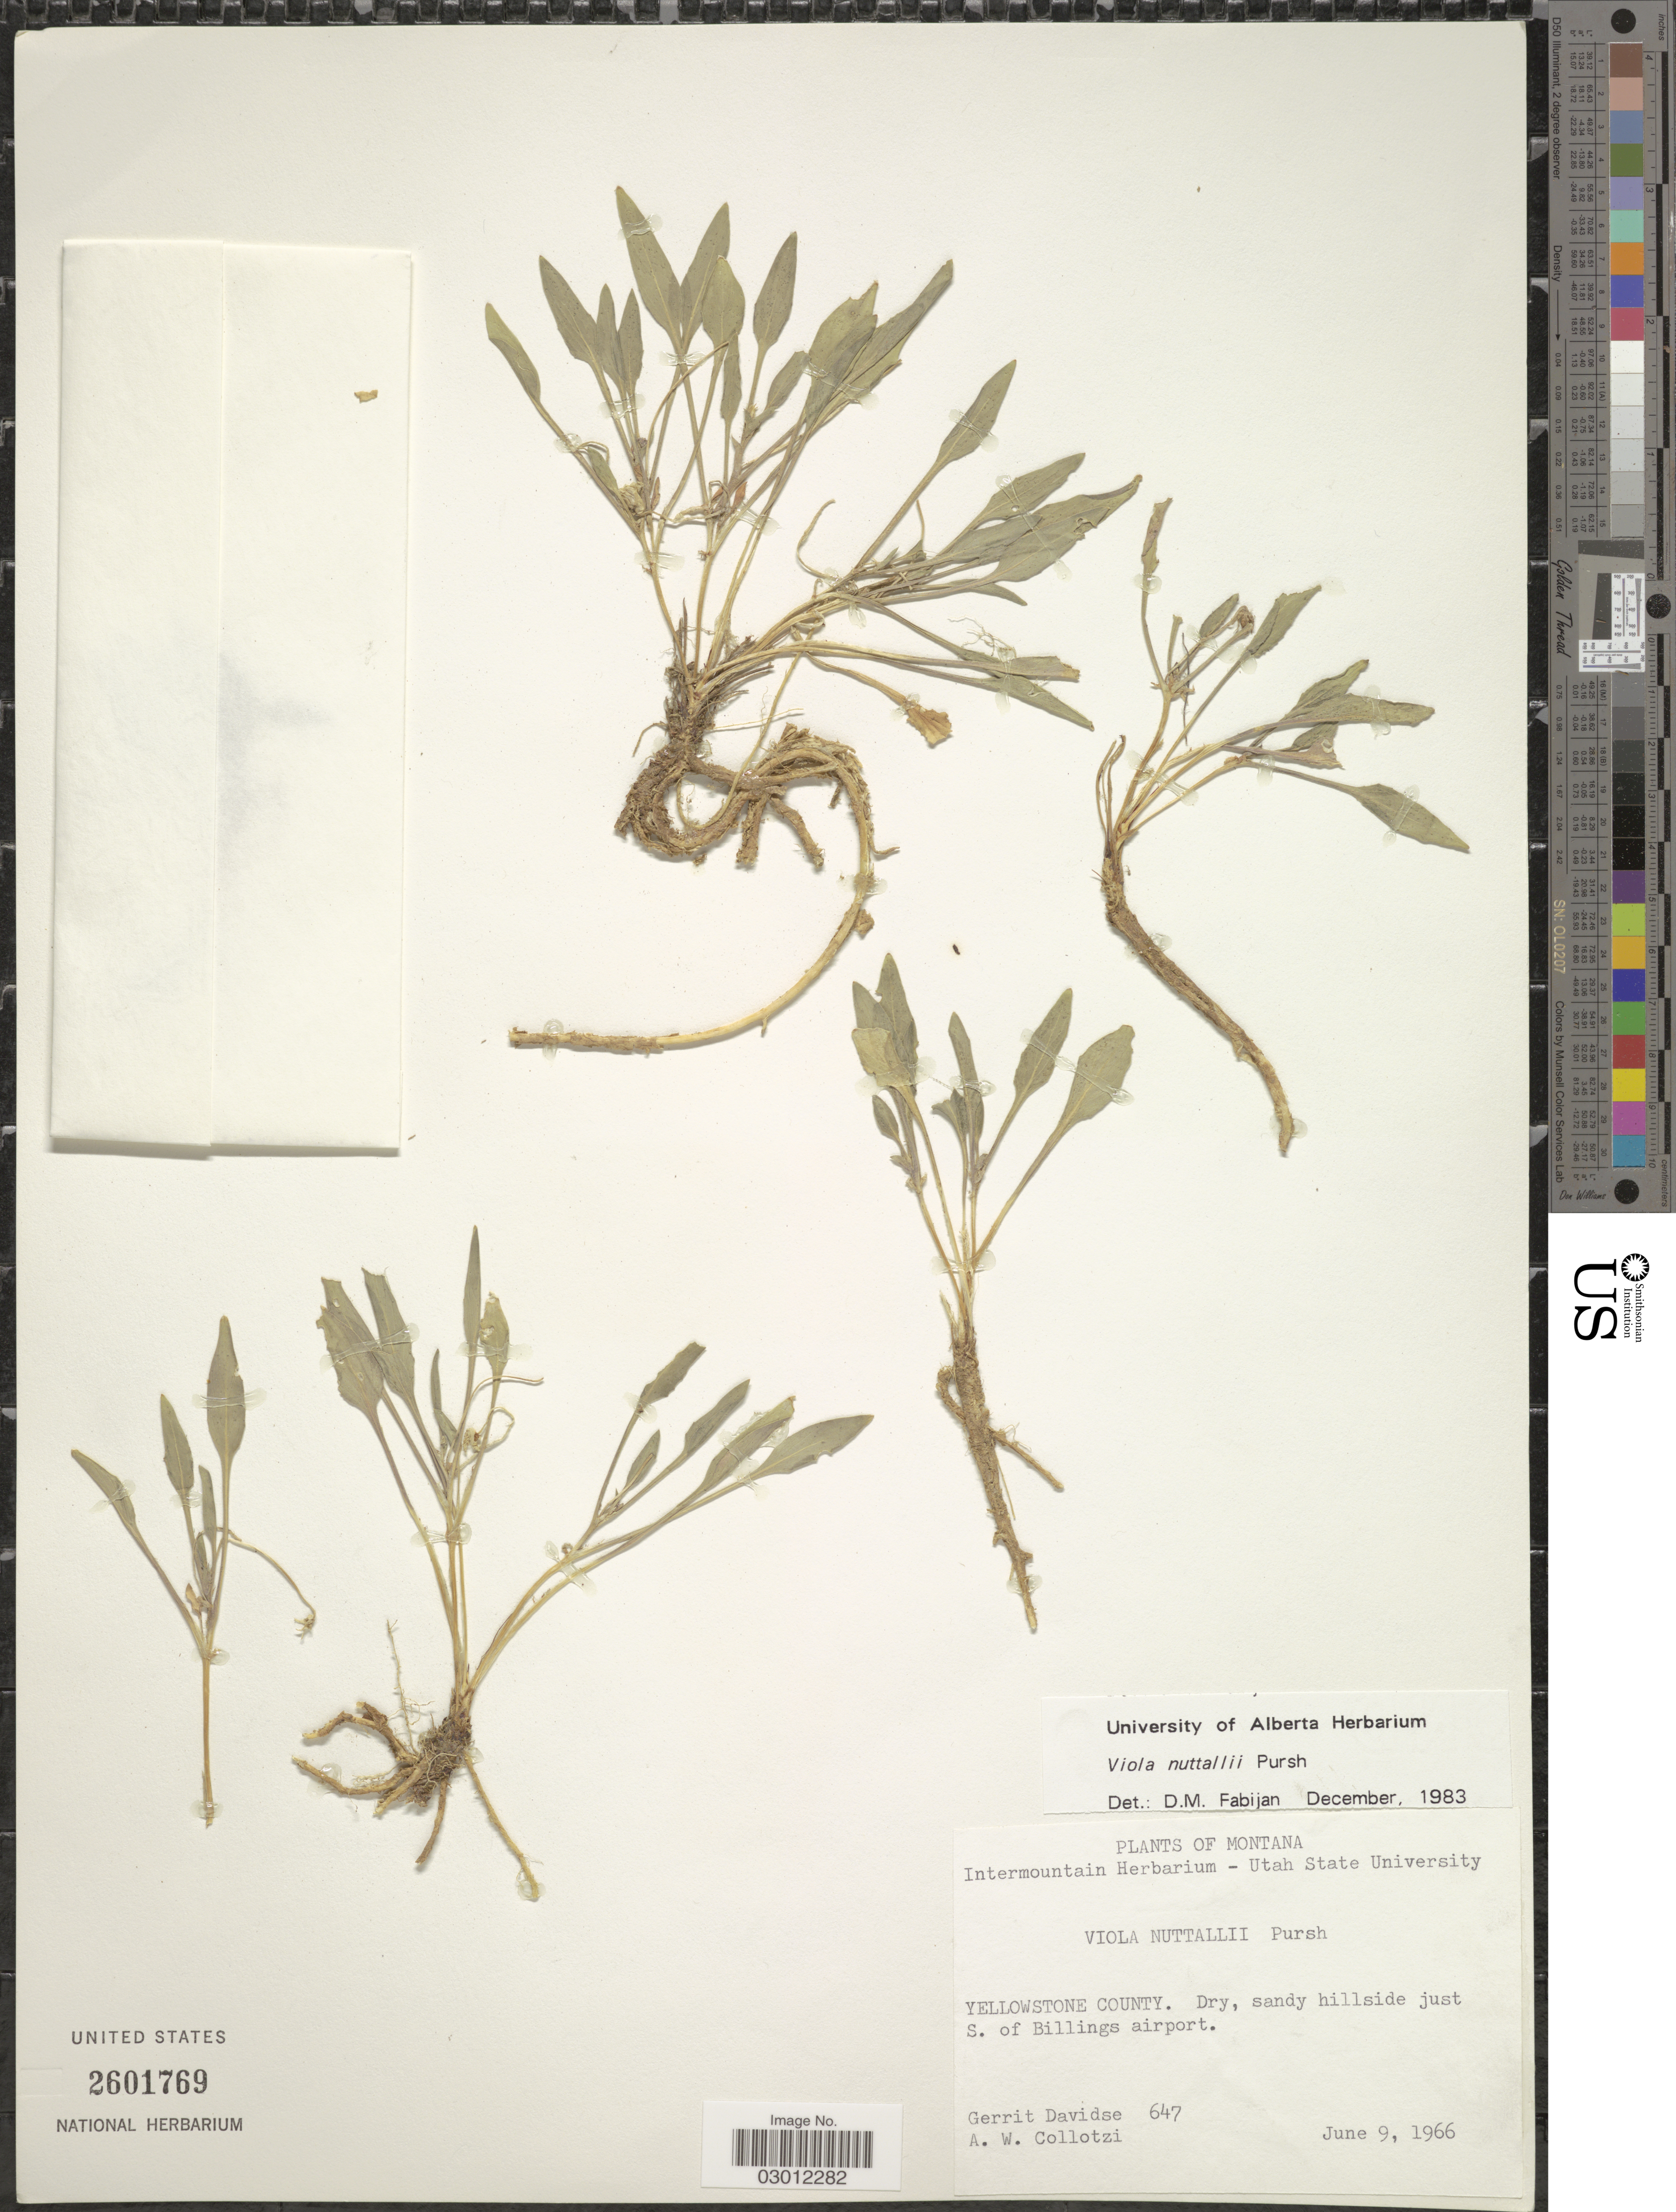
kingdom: Plantae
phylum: Tracheophyta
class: Magnoliopsida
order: Malpighiales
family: Violaceae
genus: Viola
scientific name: Viola nuttallii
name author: Pursh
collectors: G. Davidse & A. W. Collotzi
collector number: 647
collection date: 1966-06-09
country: United States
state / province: Montana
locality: Yellowstone County. Dry, sandy hillside just S. of Billings airport.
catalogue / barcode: US 2601769